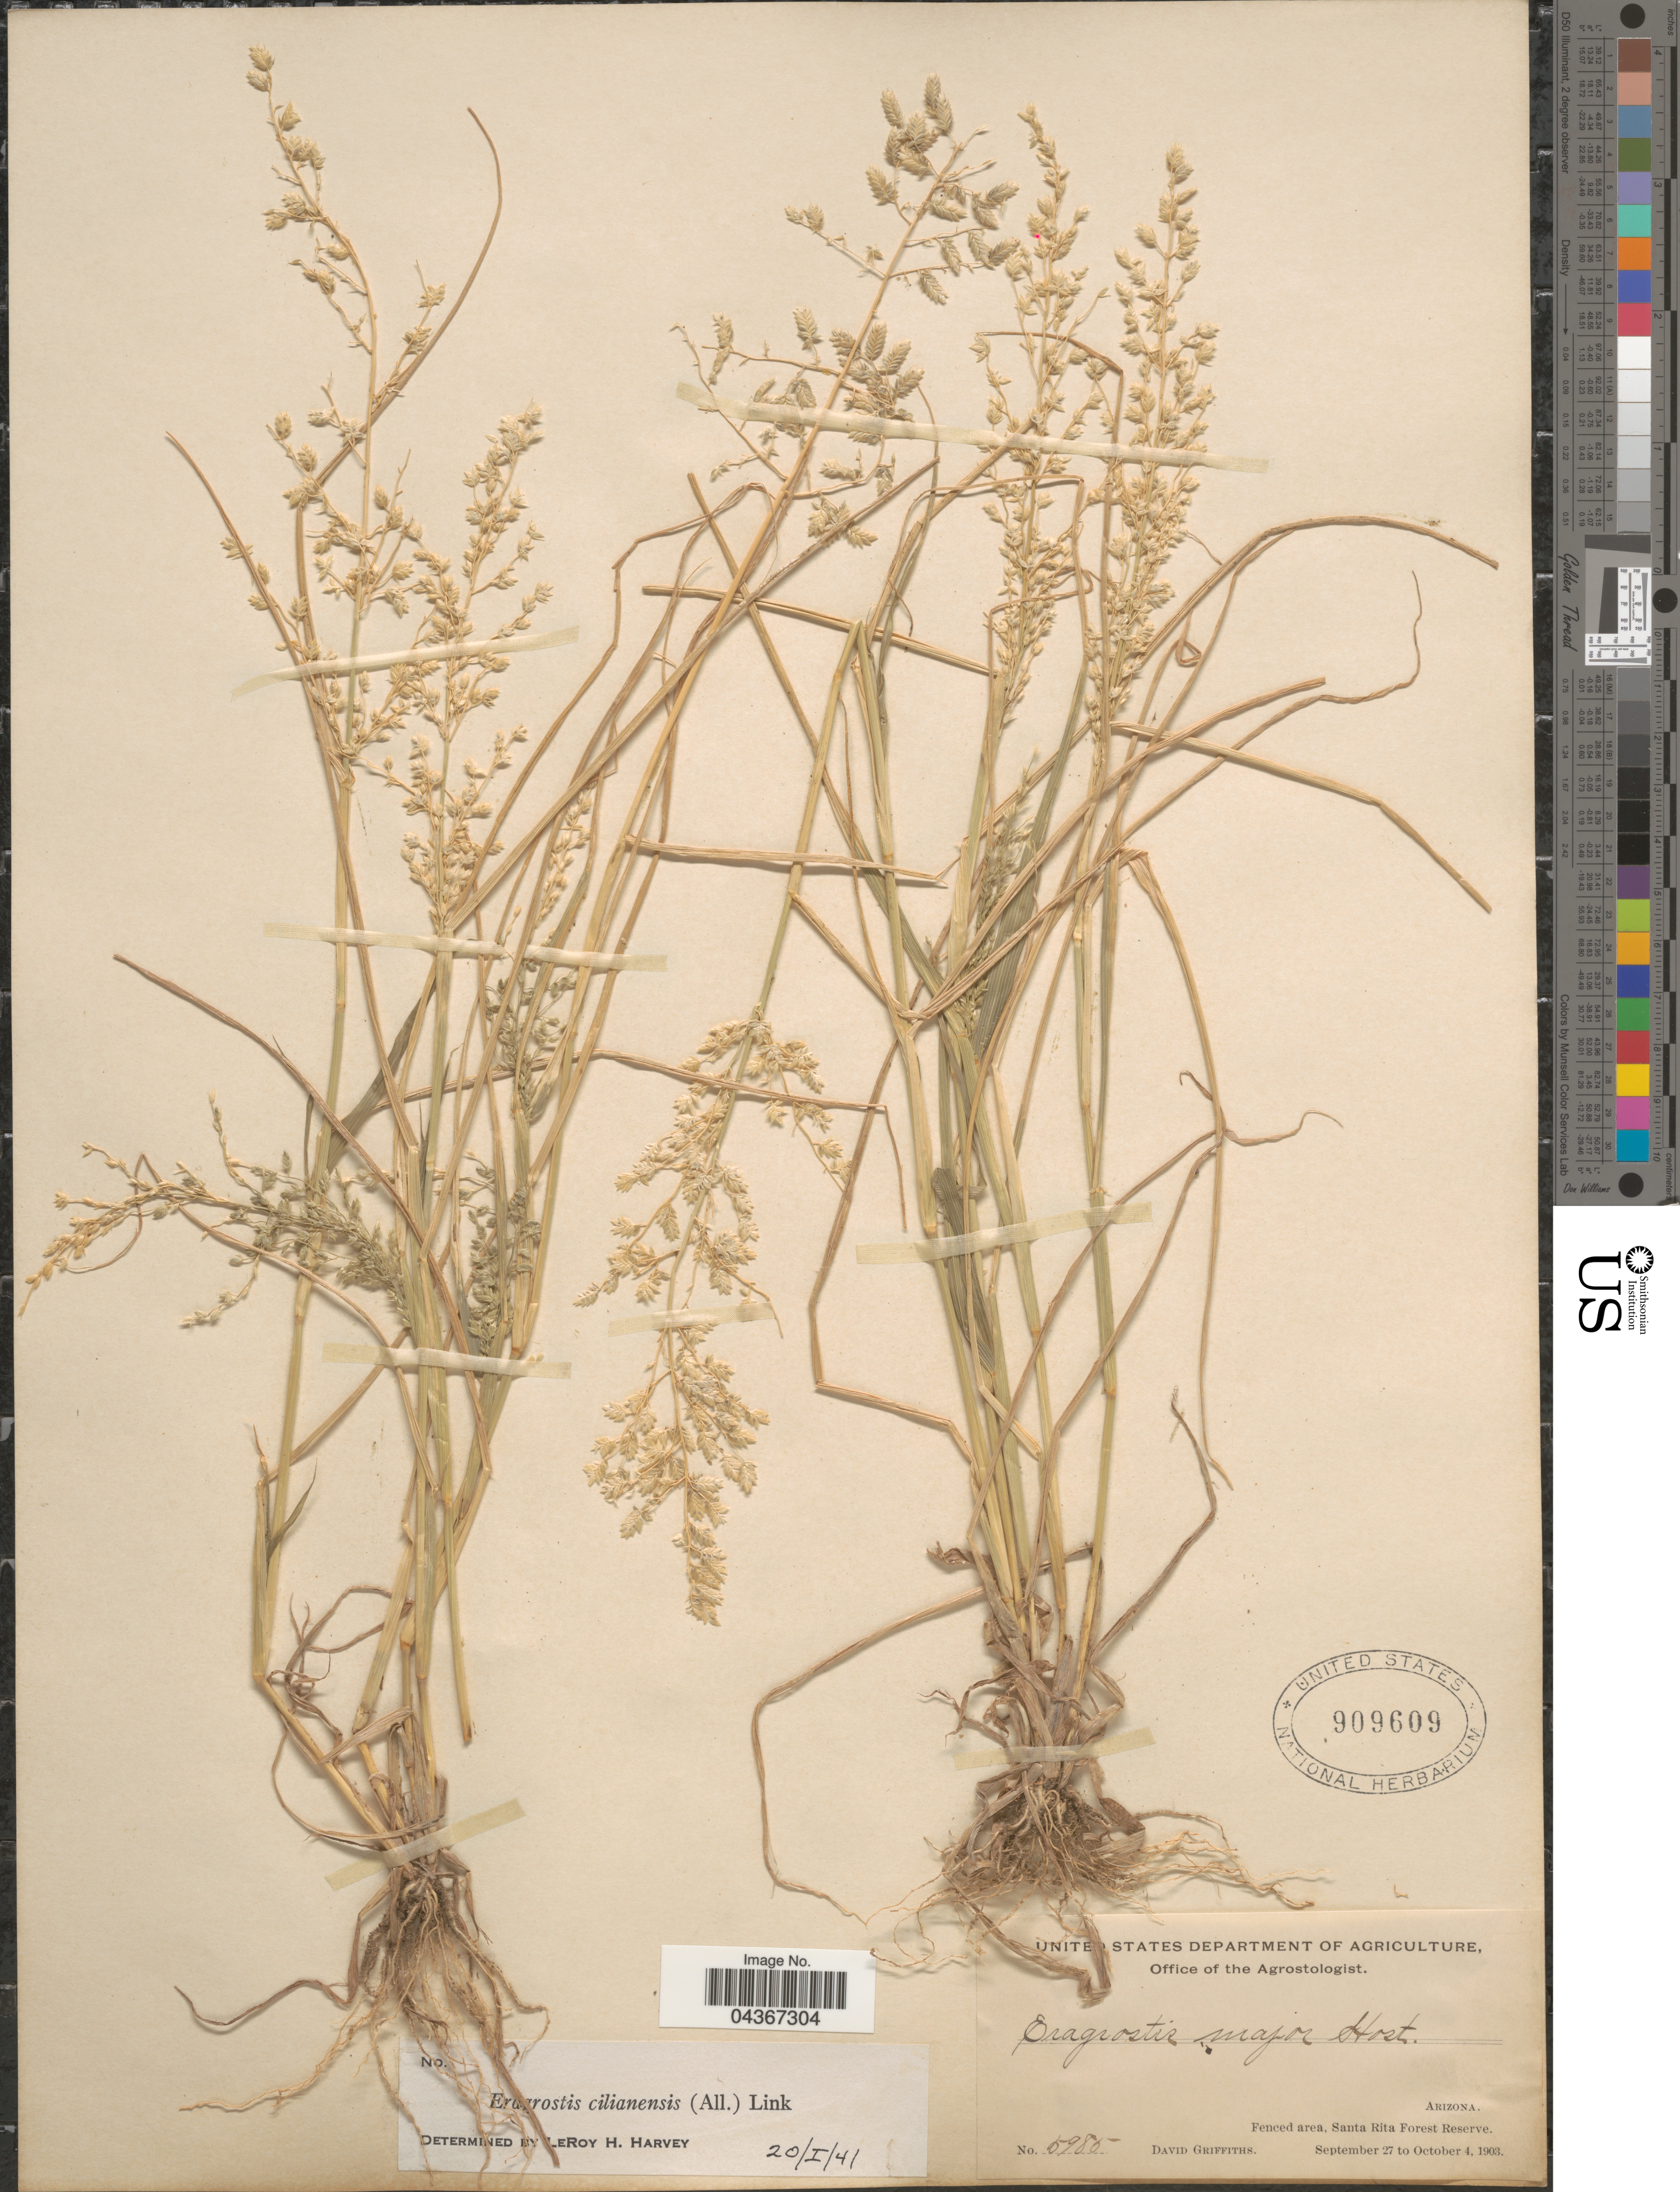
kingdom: Plantae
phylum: Tracheophyta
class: Liliopsida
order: Poales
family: Poaceae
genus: Eragrostis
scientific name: Eragrostis cilianensis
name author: (Bellardi) Vignolo ex Janch.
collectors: D. Griffiths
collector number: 5985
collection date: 1903-09-27/1903-10-04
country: United States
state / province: Arizona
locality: Fenced area, Santa Rita Forest Reserve.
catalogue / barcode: US 909609